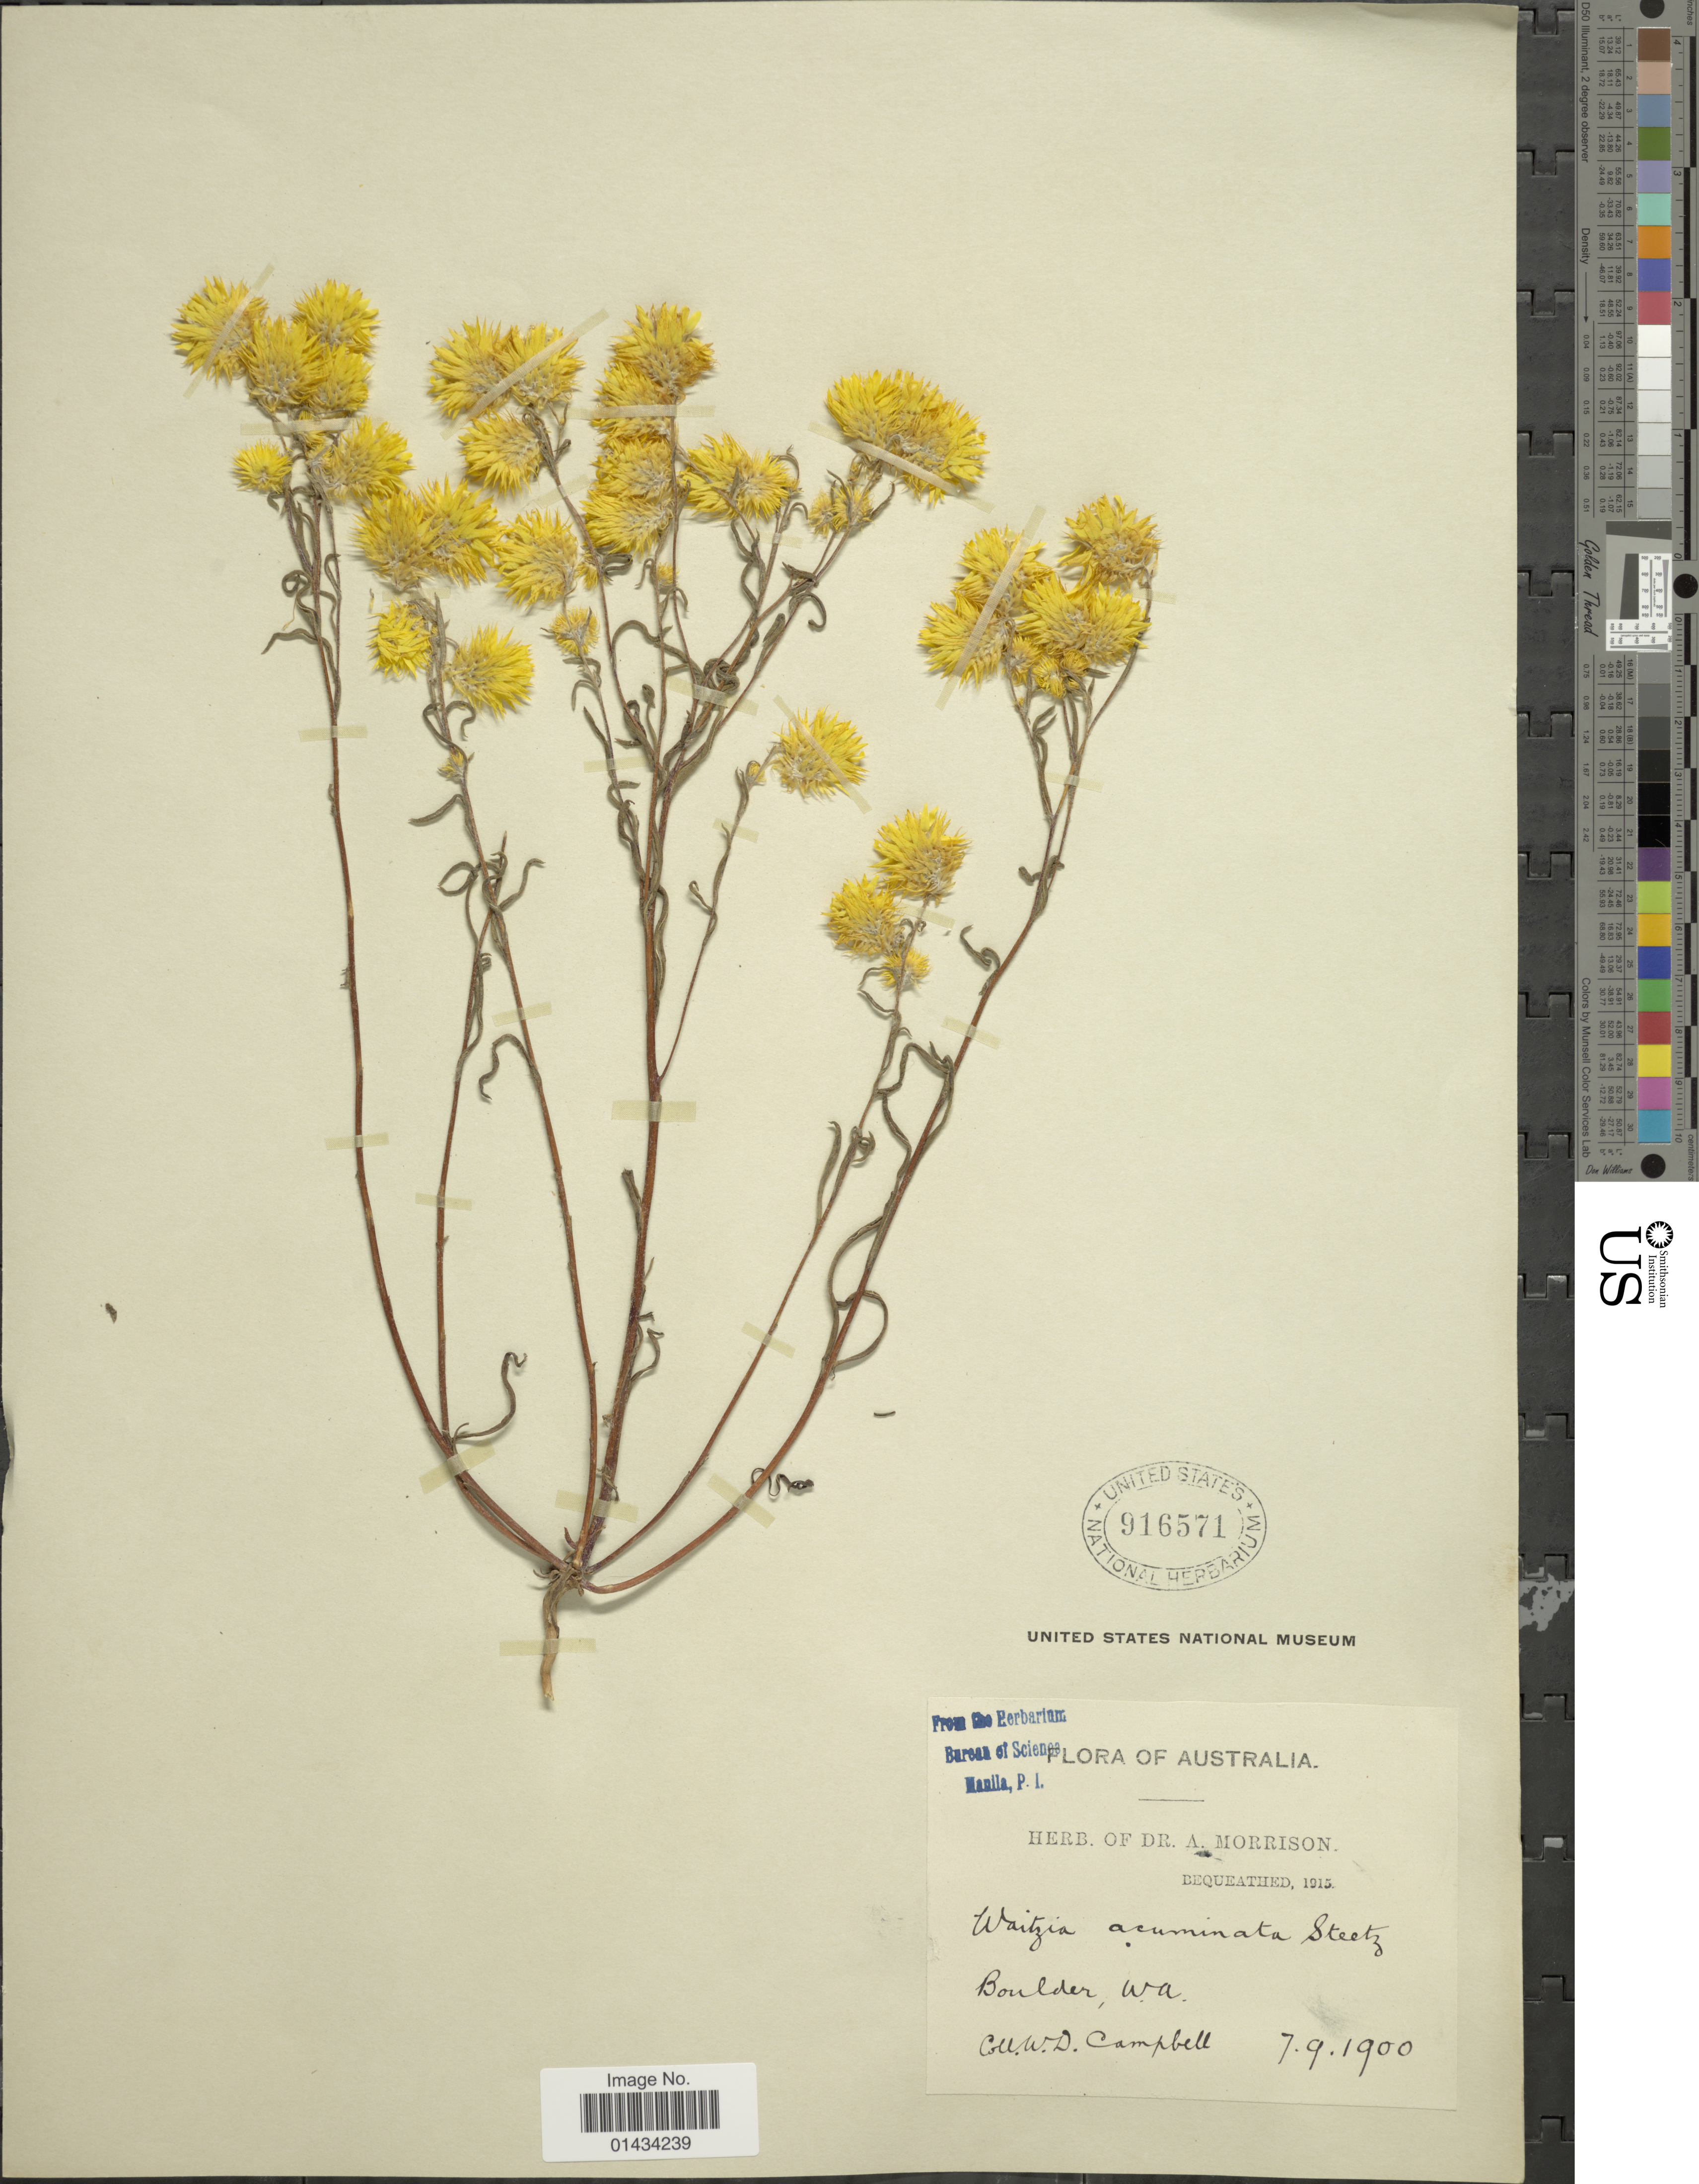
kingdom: Plantae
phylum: Tracheophyta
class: Magnoliopsida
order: Asterales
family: Asteraceae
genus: Waitzia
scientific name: Waitzia acuminata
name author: Steetz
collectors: W. D. Campbell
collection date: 1900-09-07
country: Australia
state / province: Western Australia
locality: Boulder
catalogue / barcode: US 916571